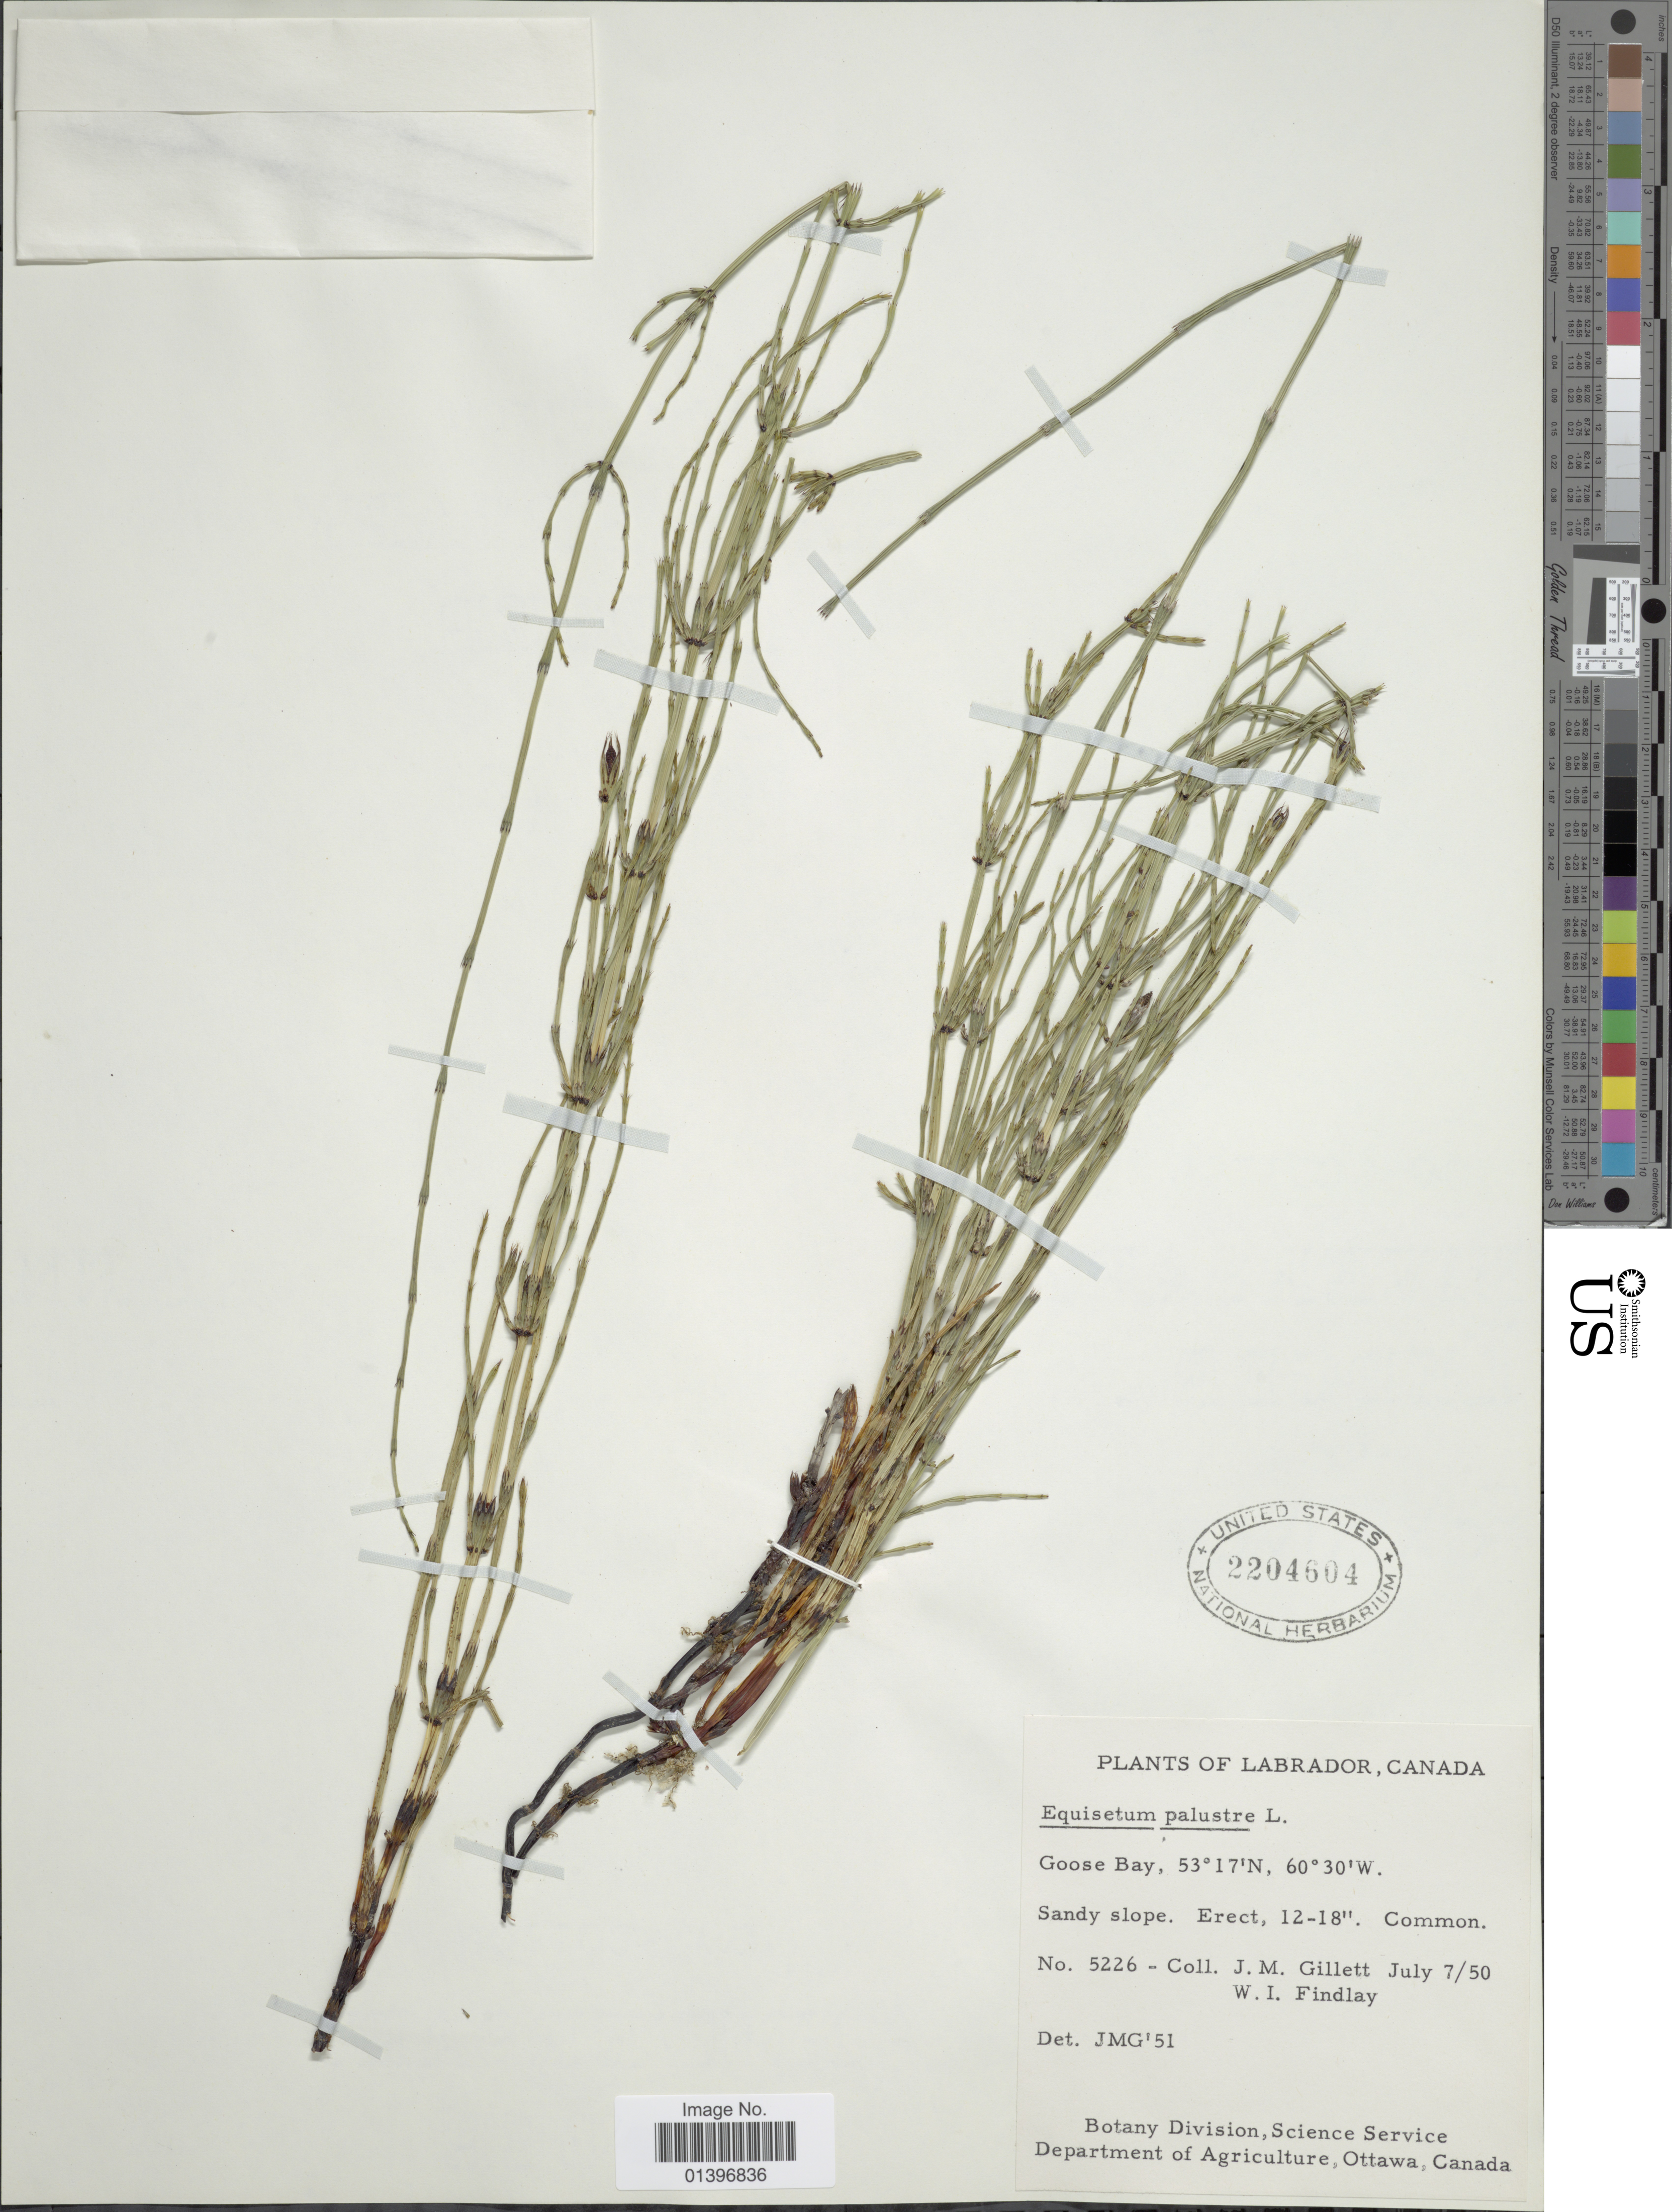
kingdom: Plantae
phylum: Tracheophyta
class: Polypodiopsida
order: Equisetales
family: Equisetaceae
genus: Equisetum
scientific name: Equisetum palustre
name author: L.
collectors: J. M. Gillett & W. Findlay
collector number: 5226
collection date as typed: Transcribed d/m/y: 7/7/50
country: Canada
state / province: Newfoundland and Labrador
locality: Labrador, Goose Bay.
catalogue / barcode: US 2204604